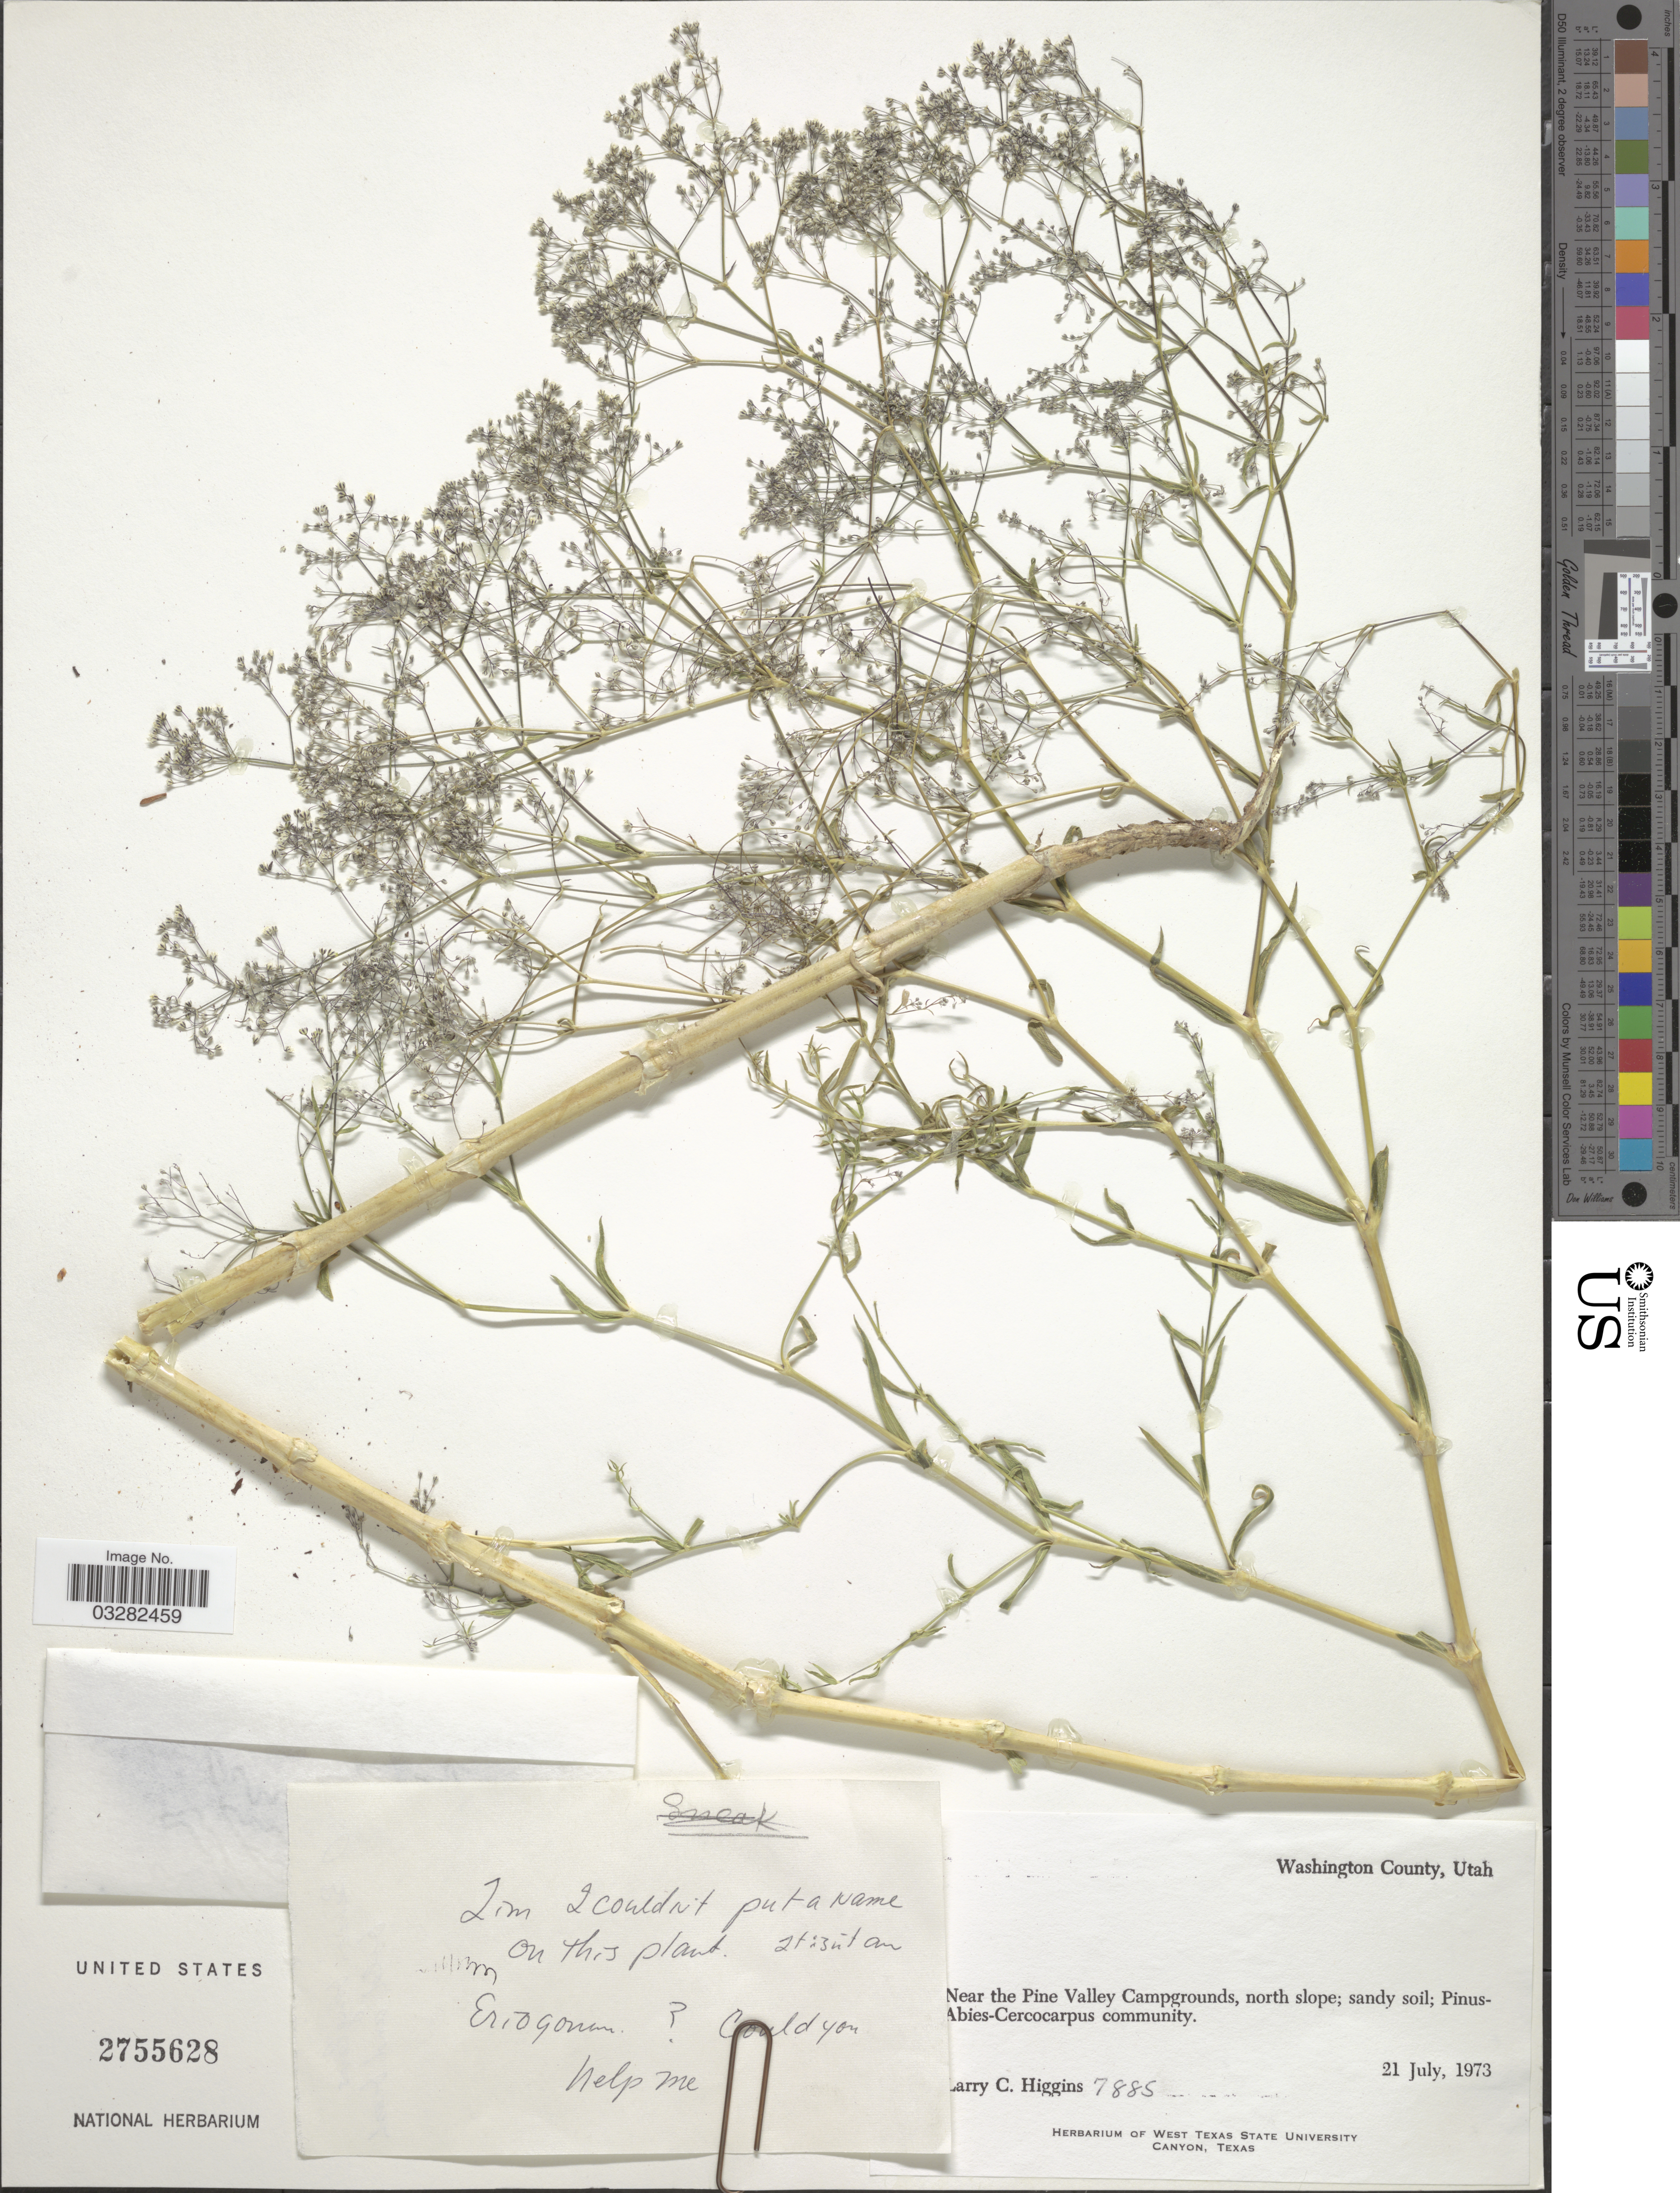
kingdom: Plantae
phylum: Tracheophyta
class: Magnoliopsida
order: Caryophyllales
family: Polygonaceae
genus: Eriogonum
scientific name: Eriogonum sp.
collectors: L. Higgins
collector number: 7885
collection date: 1973-07-21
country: United States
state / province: Utah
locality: Washington County. Near the Pine Valley Camprounds, north slope.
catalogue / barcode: US 2755628